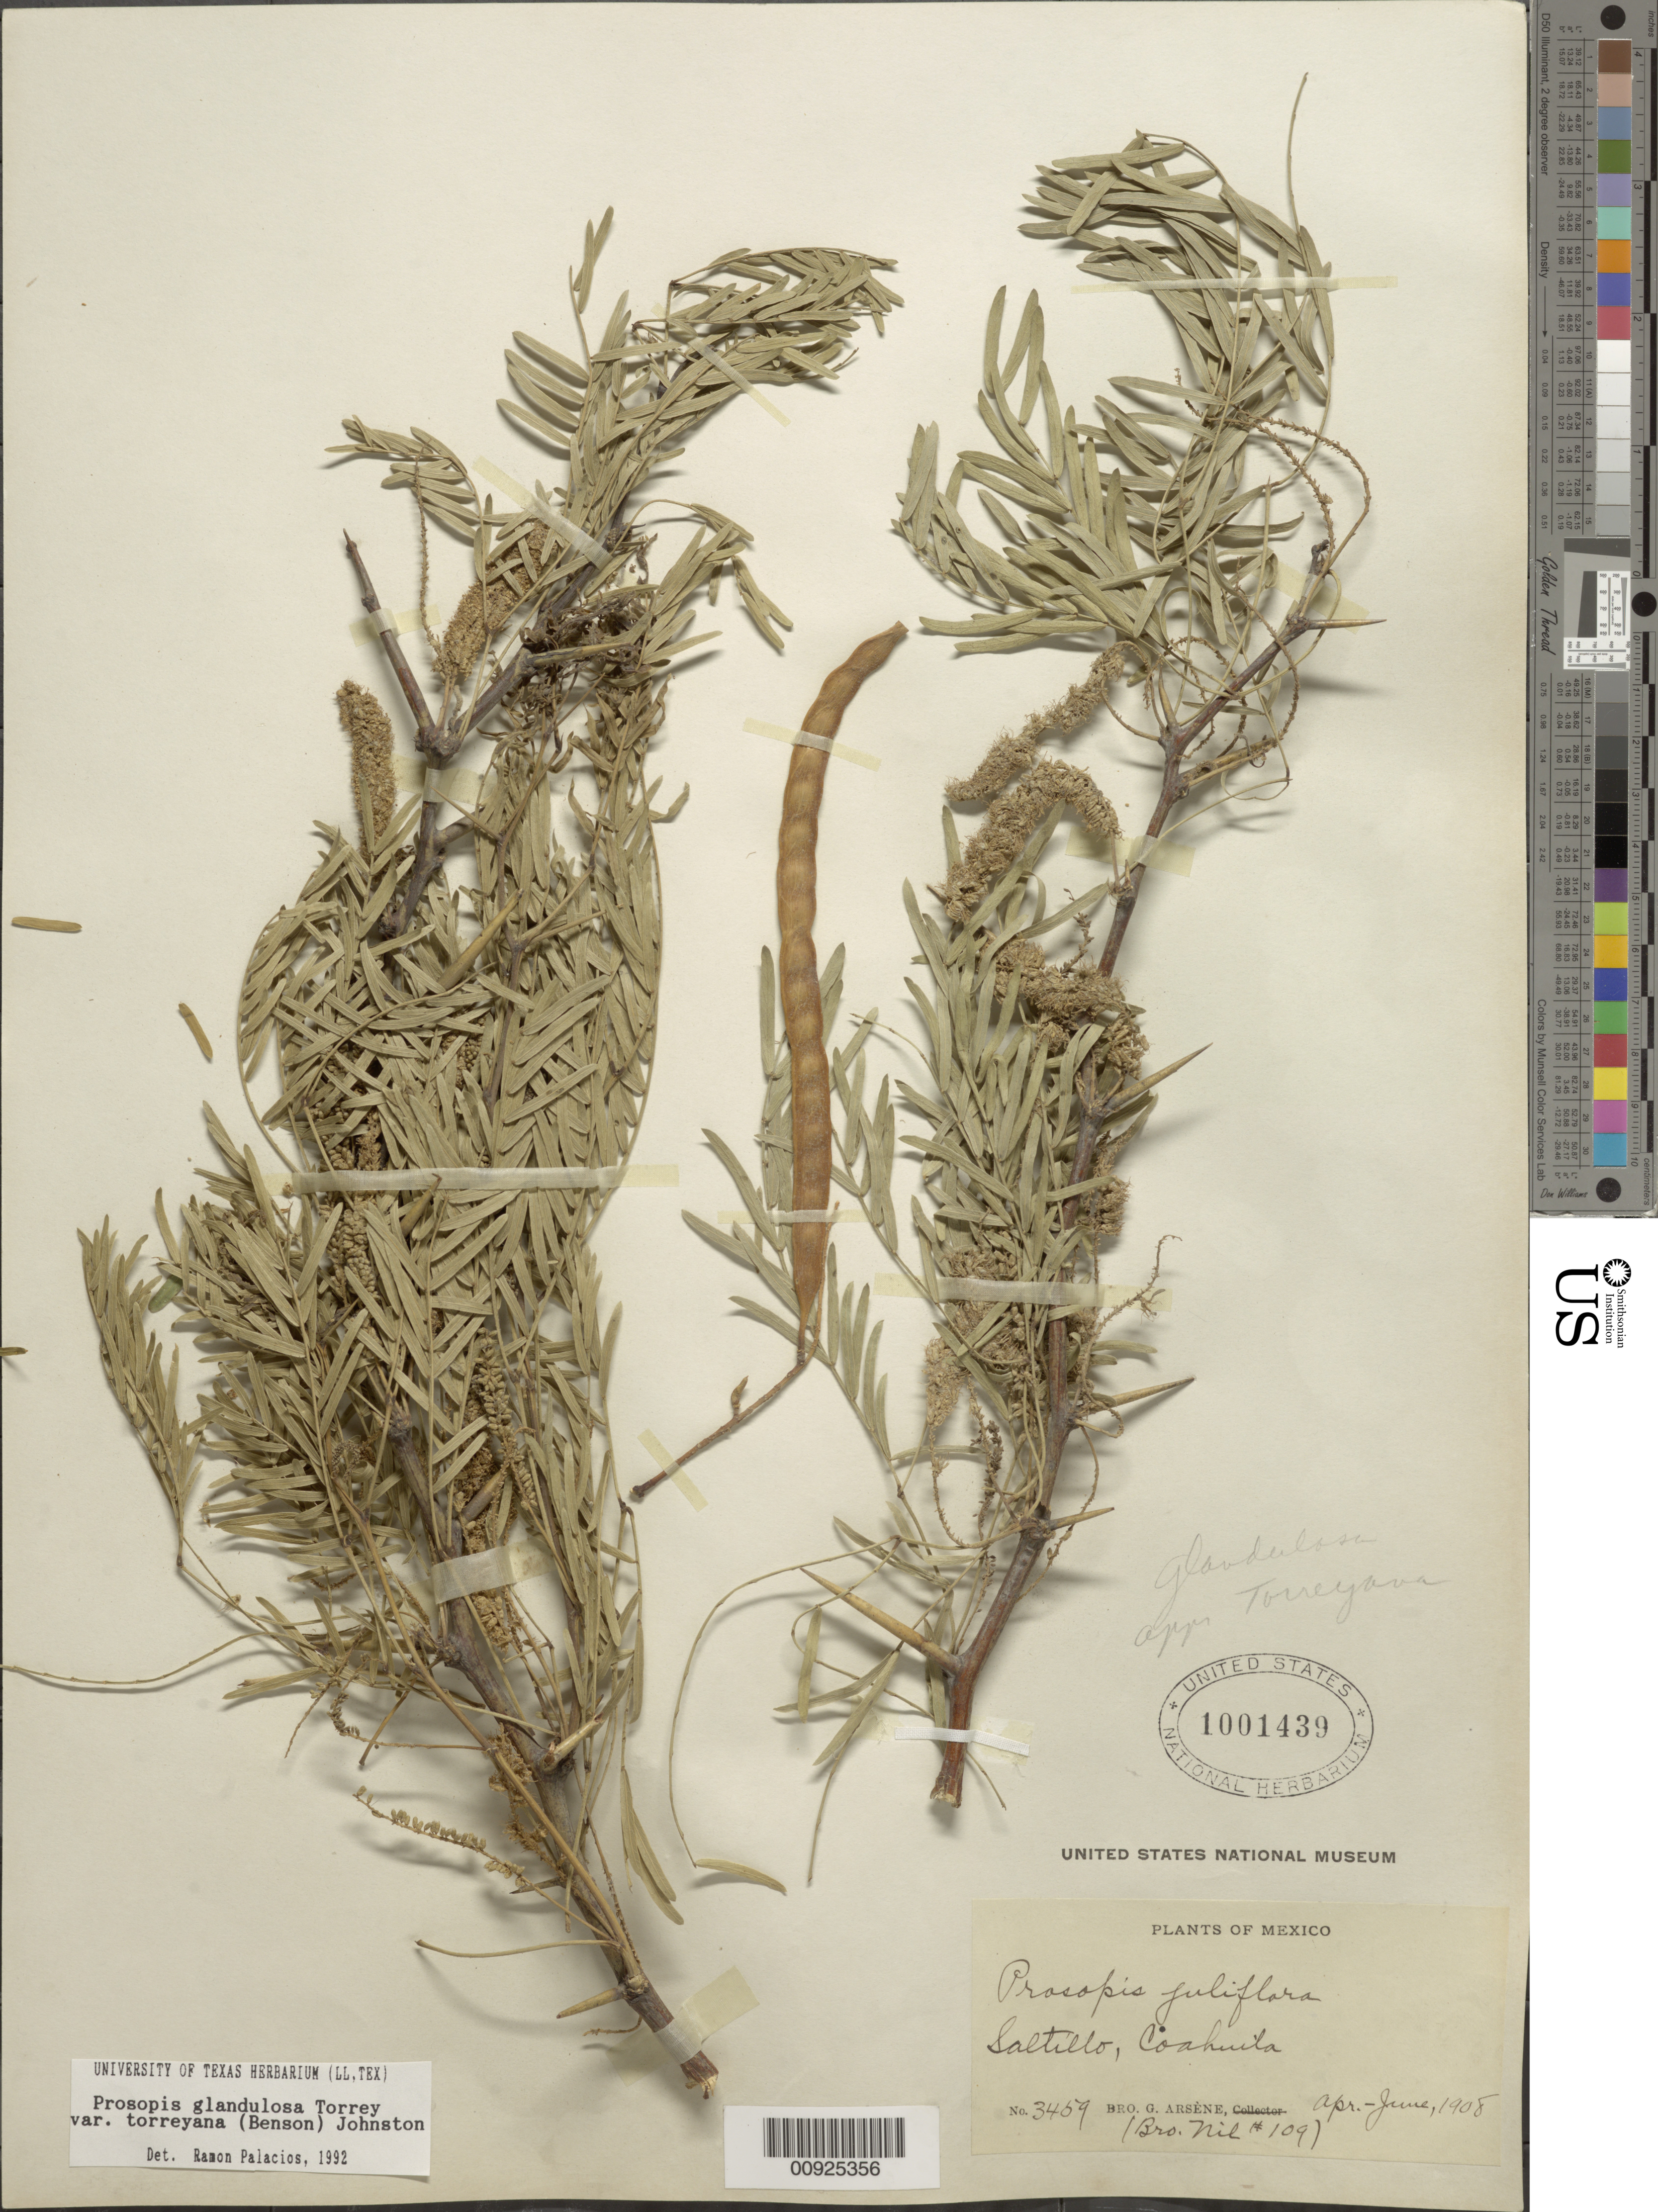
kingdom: Plantae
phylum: Tracheophyta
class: Magnoliopsida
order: Fabales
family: Fabaceae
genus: Neltuma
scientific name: Neltuma odorata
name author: (Torr. & Frém.) C. E. Hughes & G.P. Lewis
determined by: Strong, Mark T., (BOT), Smithsonian Institution - National Museum of Natural History (UNITED STATES)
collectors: Bro. Nil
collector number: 109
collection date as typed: Apr 1908 to -- Jun 1908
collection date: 1908-04/1908-06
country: Mexico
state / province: Coahuila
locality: Saltillo, Coahuila.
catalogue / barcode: US 1001439